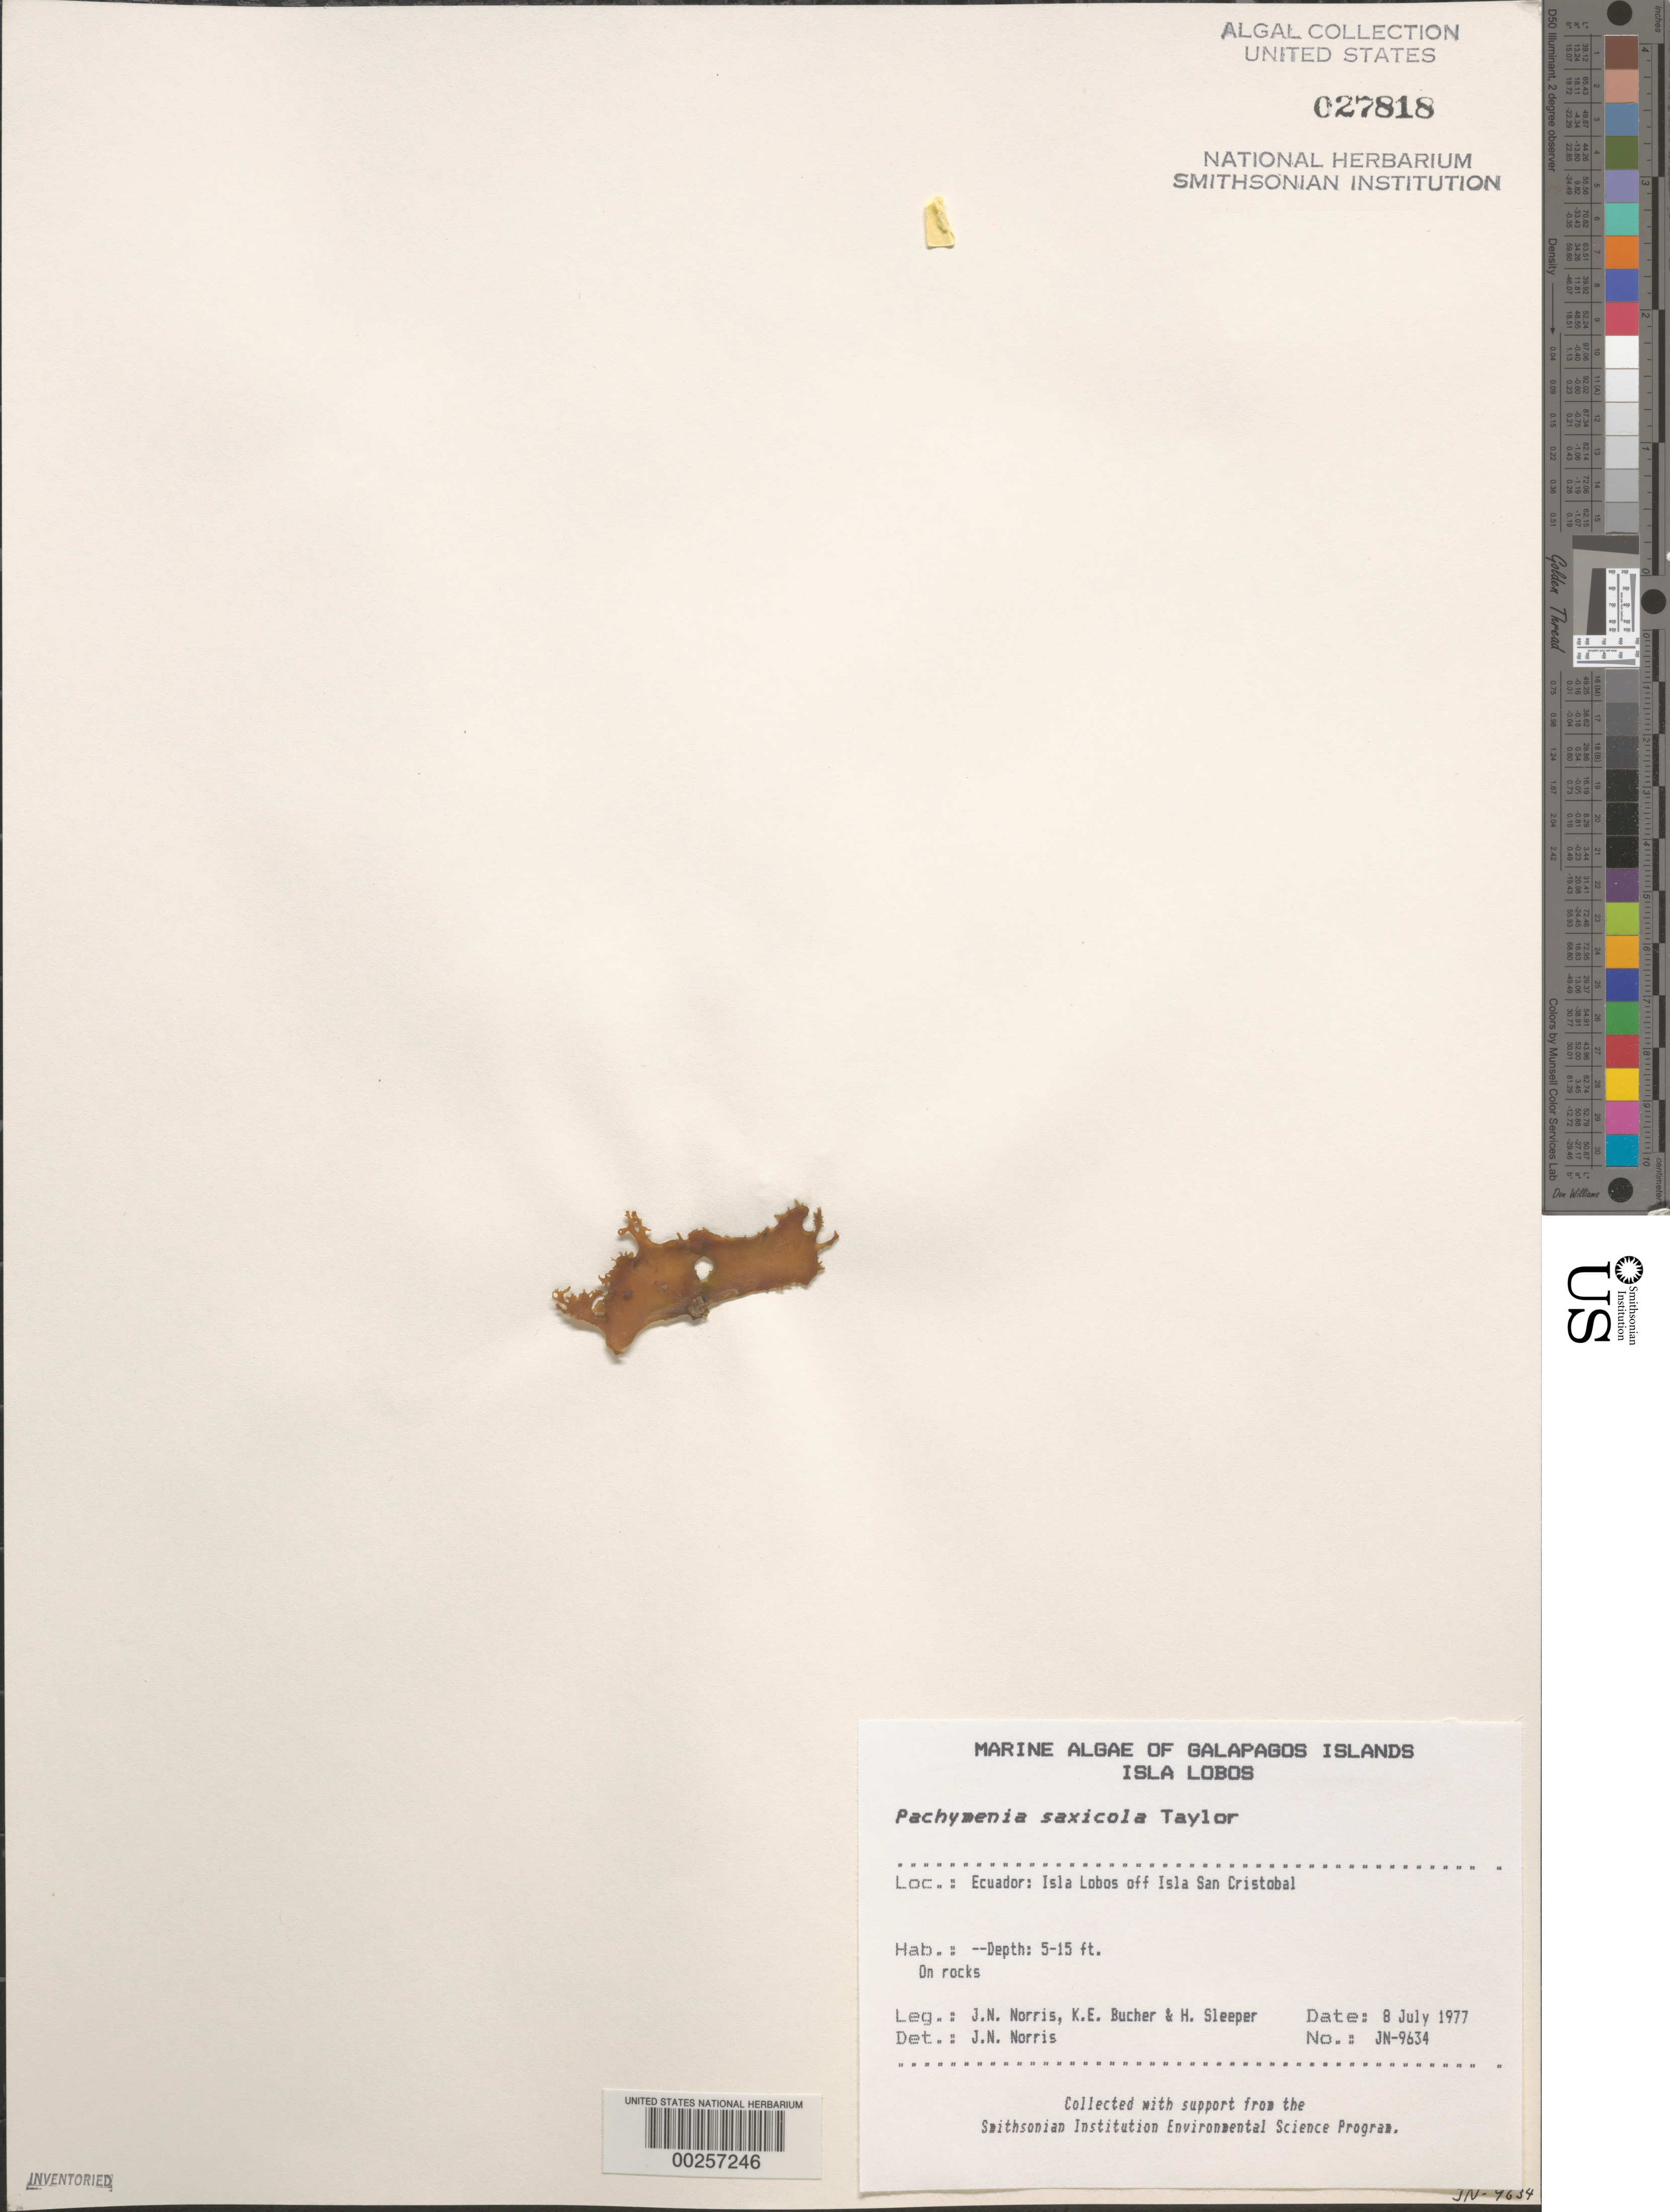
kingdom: Plantae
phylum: Rhodophyta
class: Florideophyceae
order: Halymeniales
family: Halymeniaceae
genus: Pachymenia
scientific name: Pachymenia saxicola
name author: W.R. Taylor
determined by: Norris, James N.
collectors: J. N. Norris, K. E. Bucher & H. Sleeper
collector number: JN-9634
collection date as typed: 08 Jul 1977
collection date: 1977-07-08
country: Ecuador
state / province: Colón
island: Lobos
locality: Off Isla San Cristóbal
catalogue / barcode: US 27818